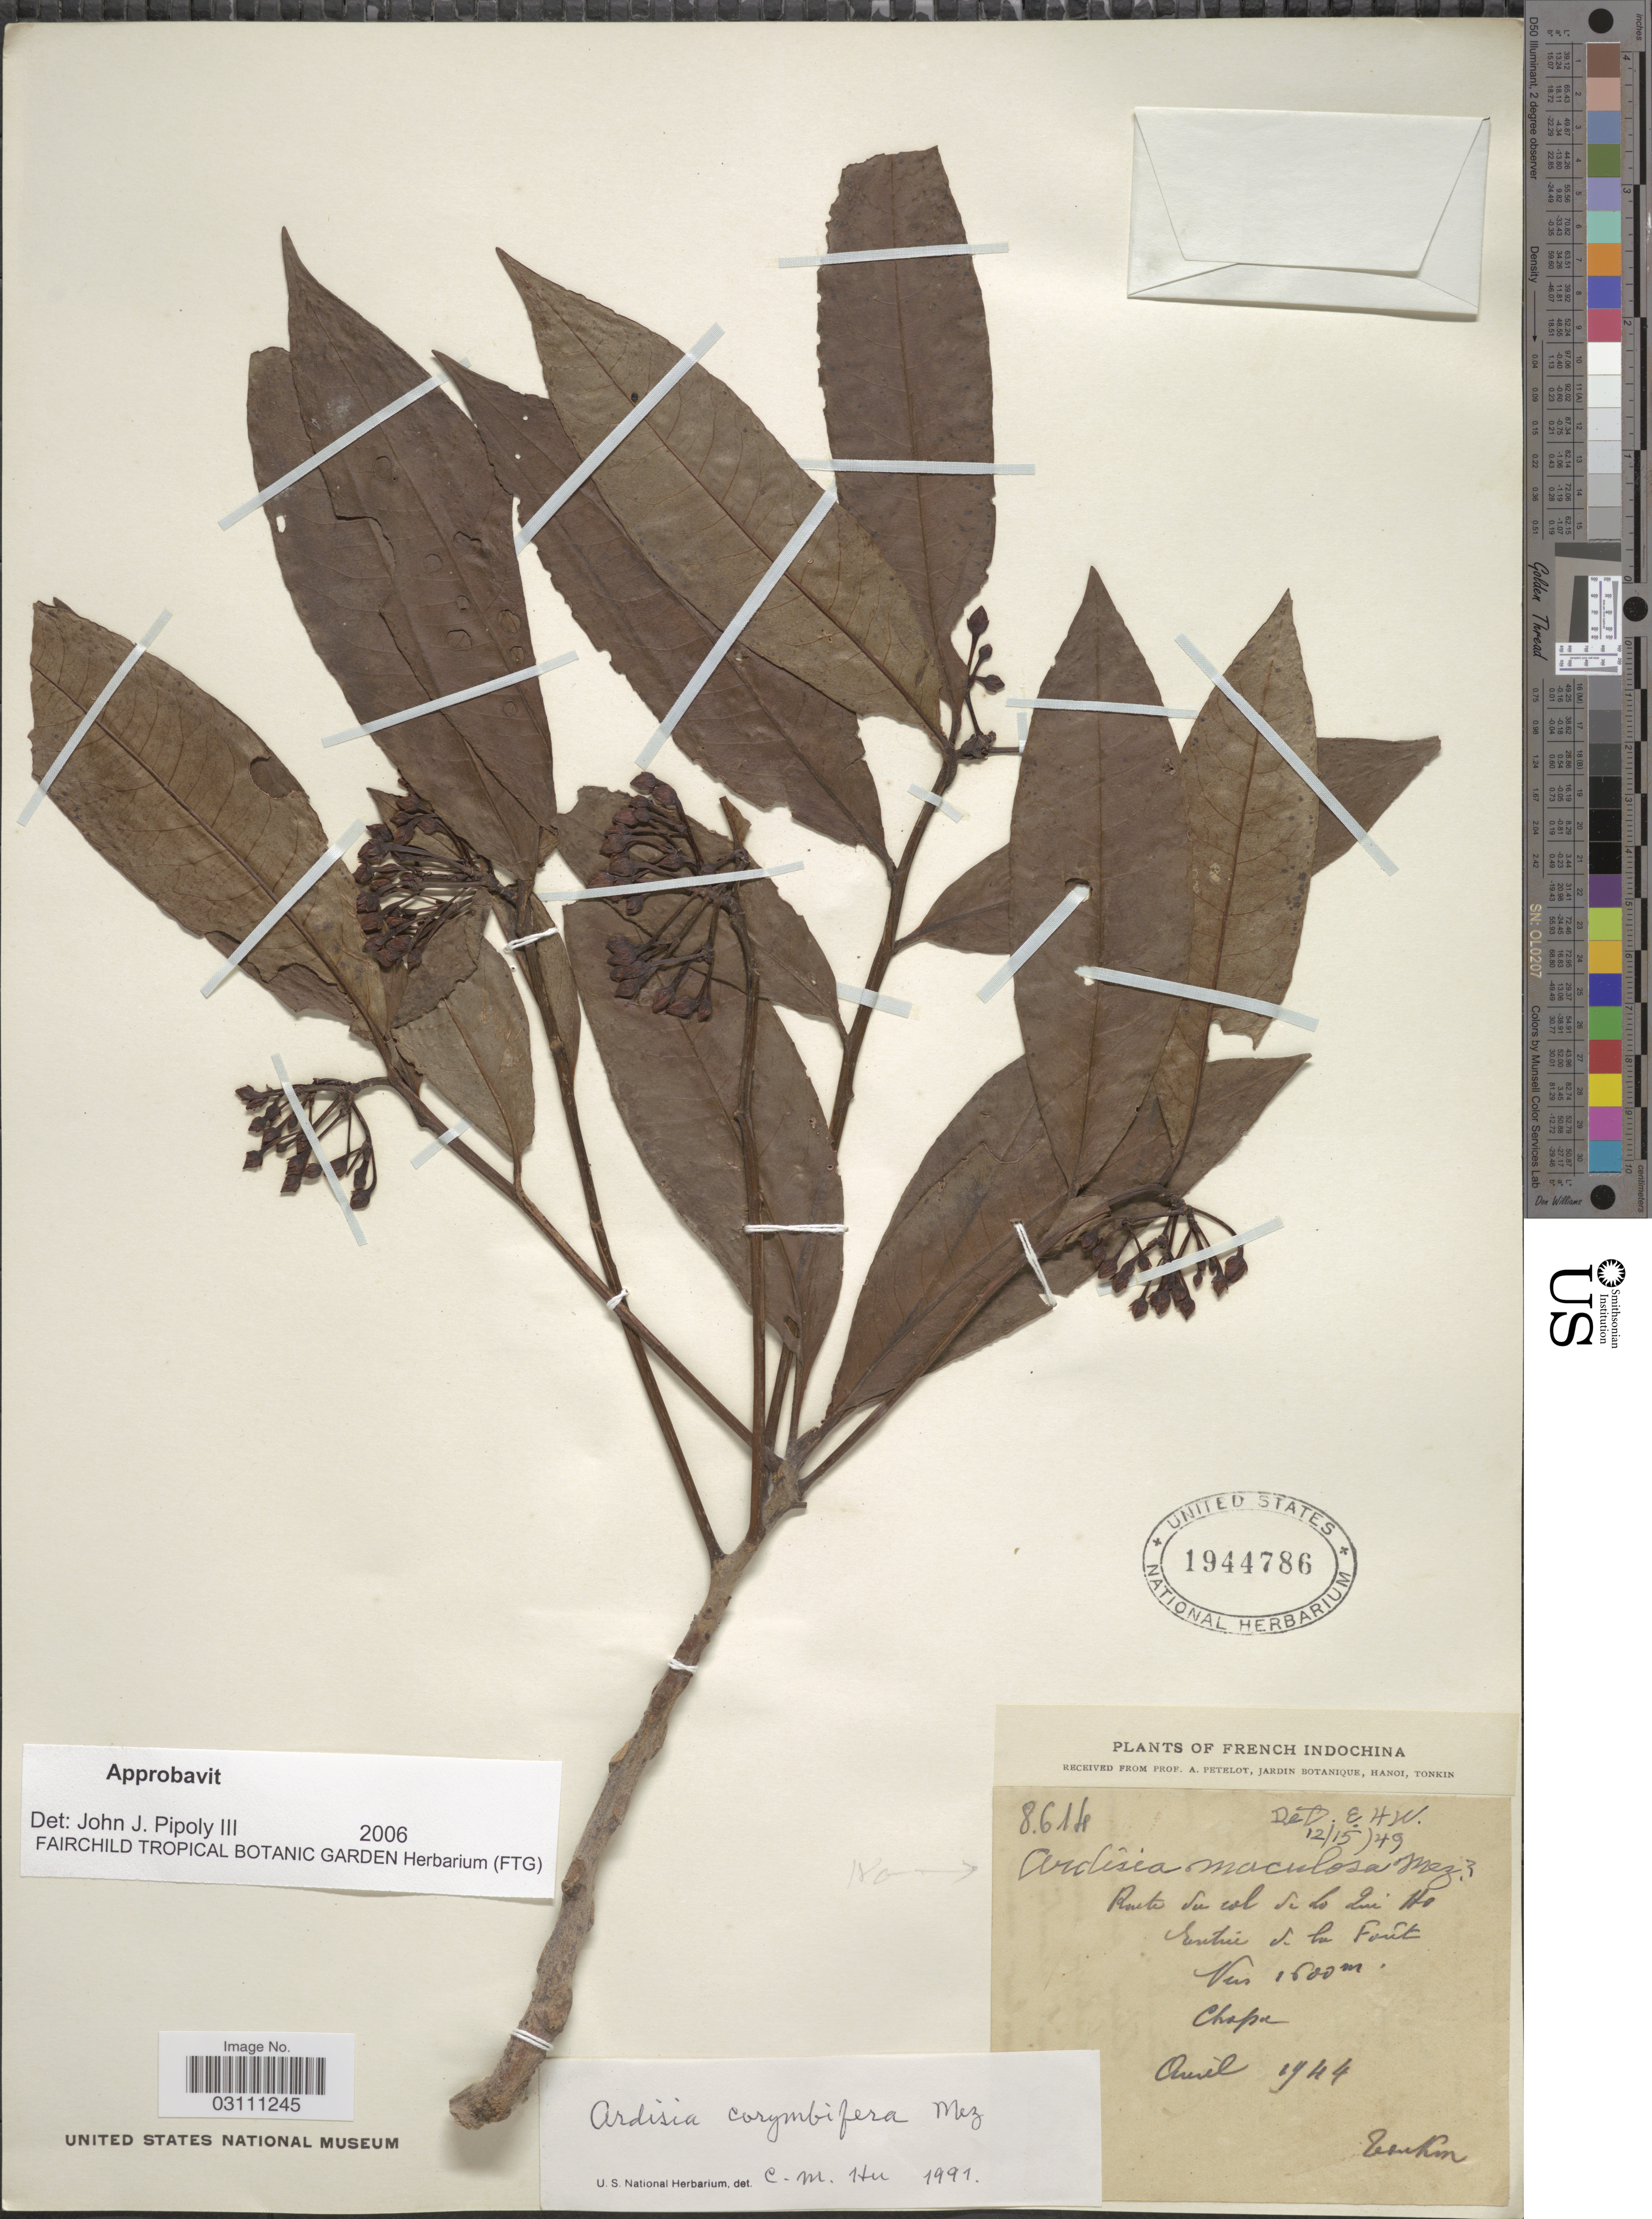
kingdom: Plantae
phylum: Tracheophyta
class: Magnoliopsida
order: Ericales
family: Primulaceae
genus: Ardisia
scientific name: Ardisia corymbifera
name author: Mez in Engl.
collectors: A. Petelot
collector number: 8614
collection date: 1944-04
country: Vietnam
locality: French Indochina. Route du col de Lo Qui Ho. Entre de la Forêt. Chapa.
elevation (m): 1600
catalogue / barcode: US 1944786